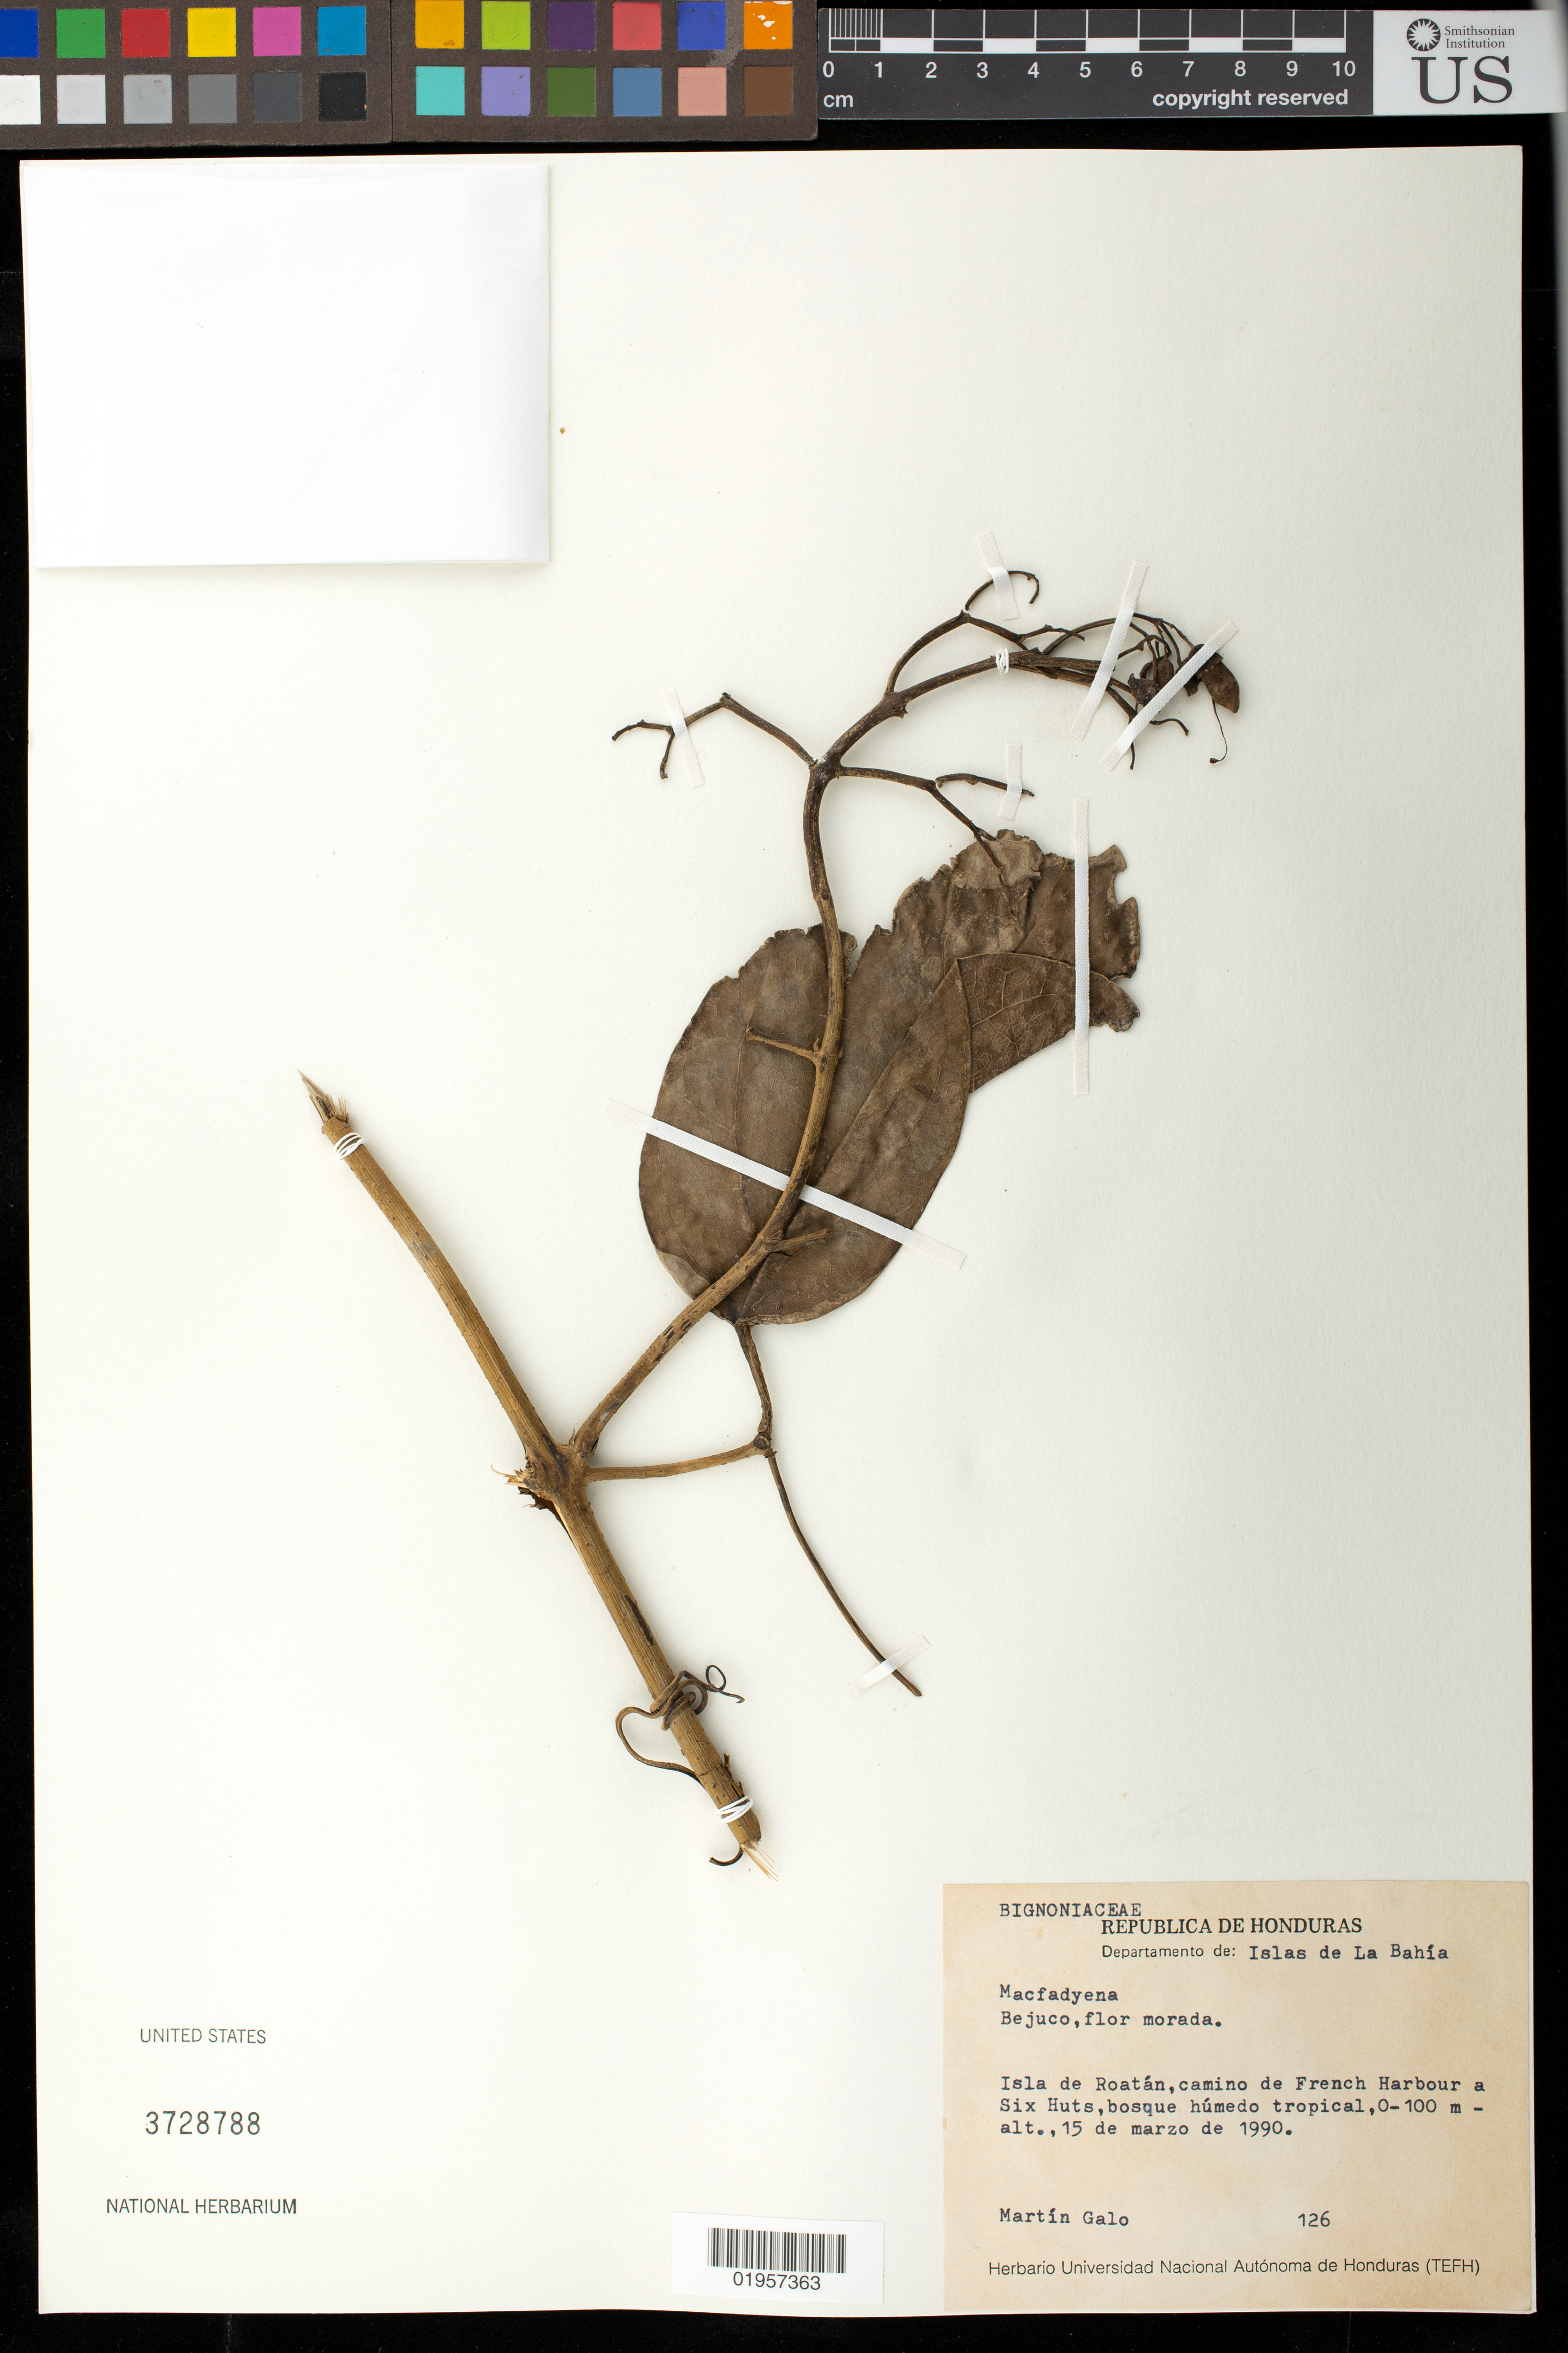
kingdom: Plantae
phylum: Tracheophyta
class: Magnoliopsida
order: Lamiales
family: Bignoniaceae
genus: Macfadyena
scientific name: Macfadyena sp.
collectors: M. Galo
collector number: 126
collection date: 1990-03-15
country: Honduras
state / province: Islas de la Bahía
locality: Departamento de : Islas de la Bahia, Isla de Roatán, camino de French Harbour a Six Huts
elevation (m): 0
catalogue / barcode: US 3728788